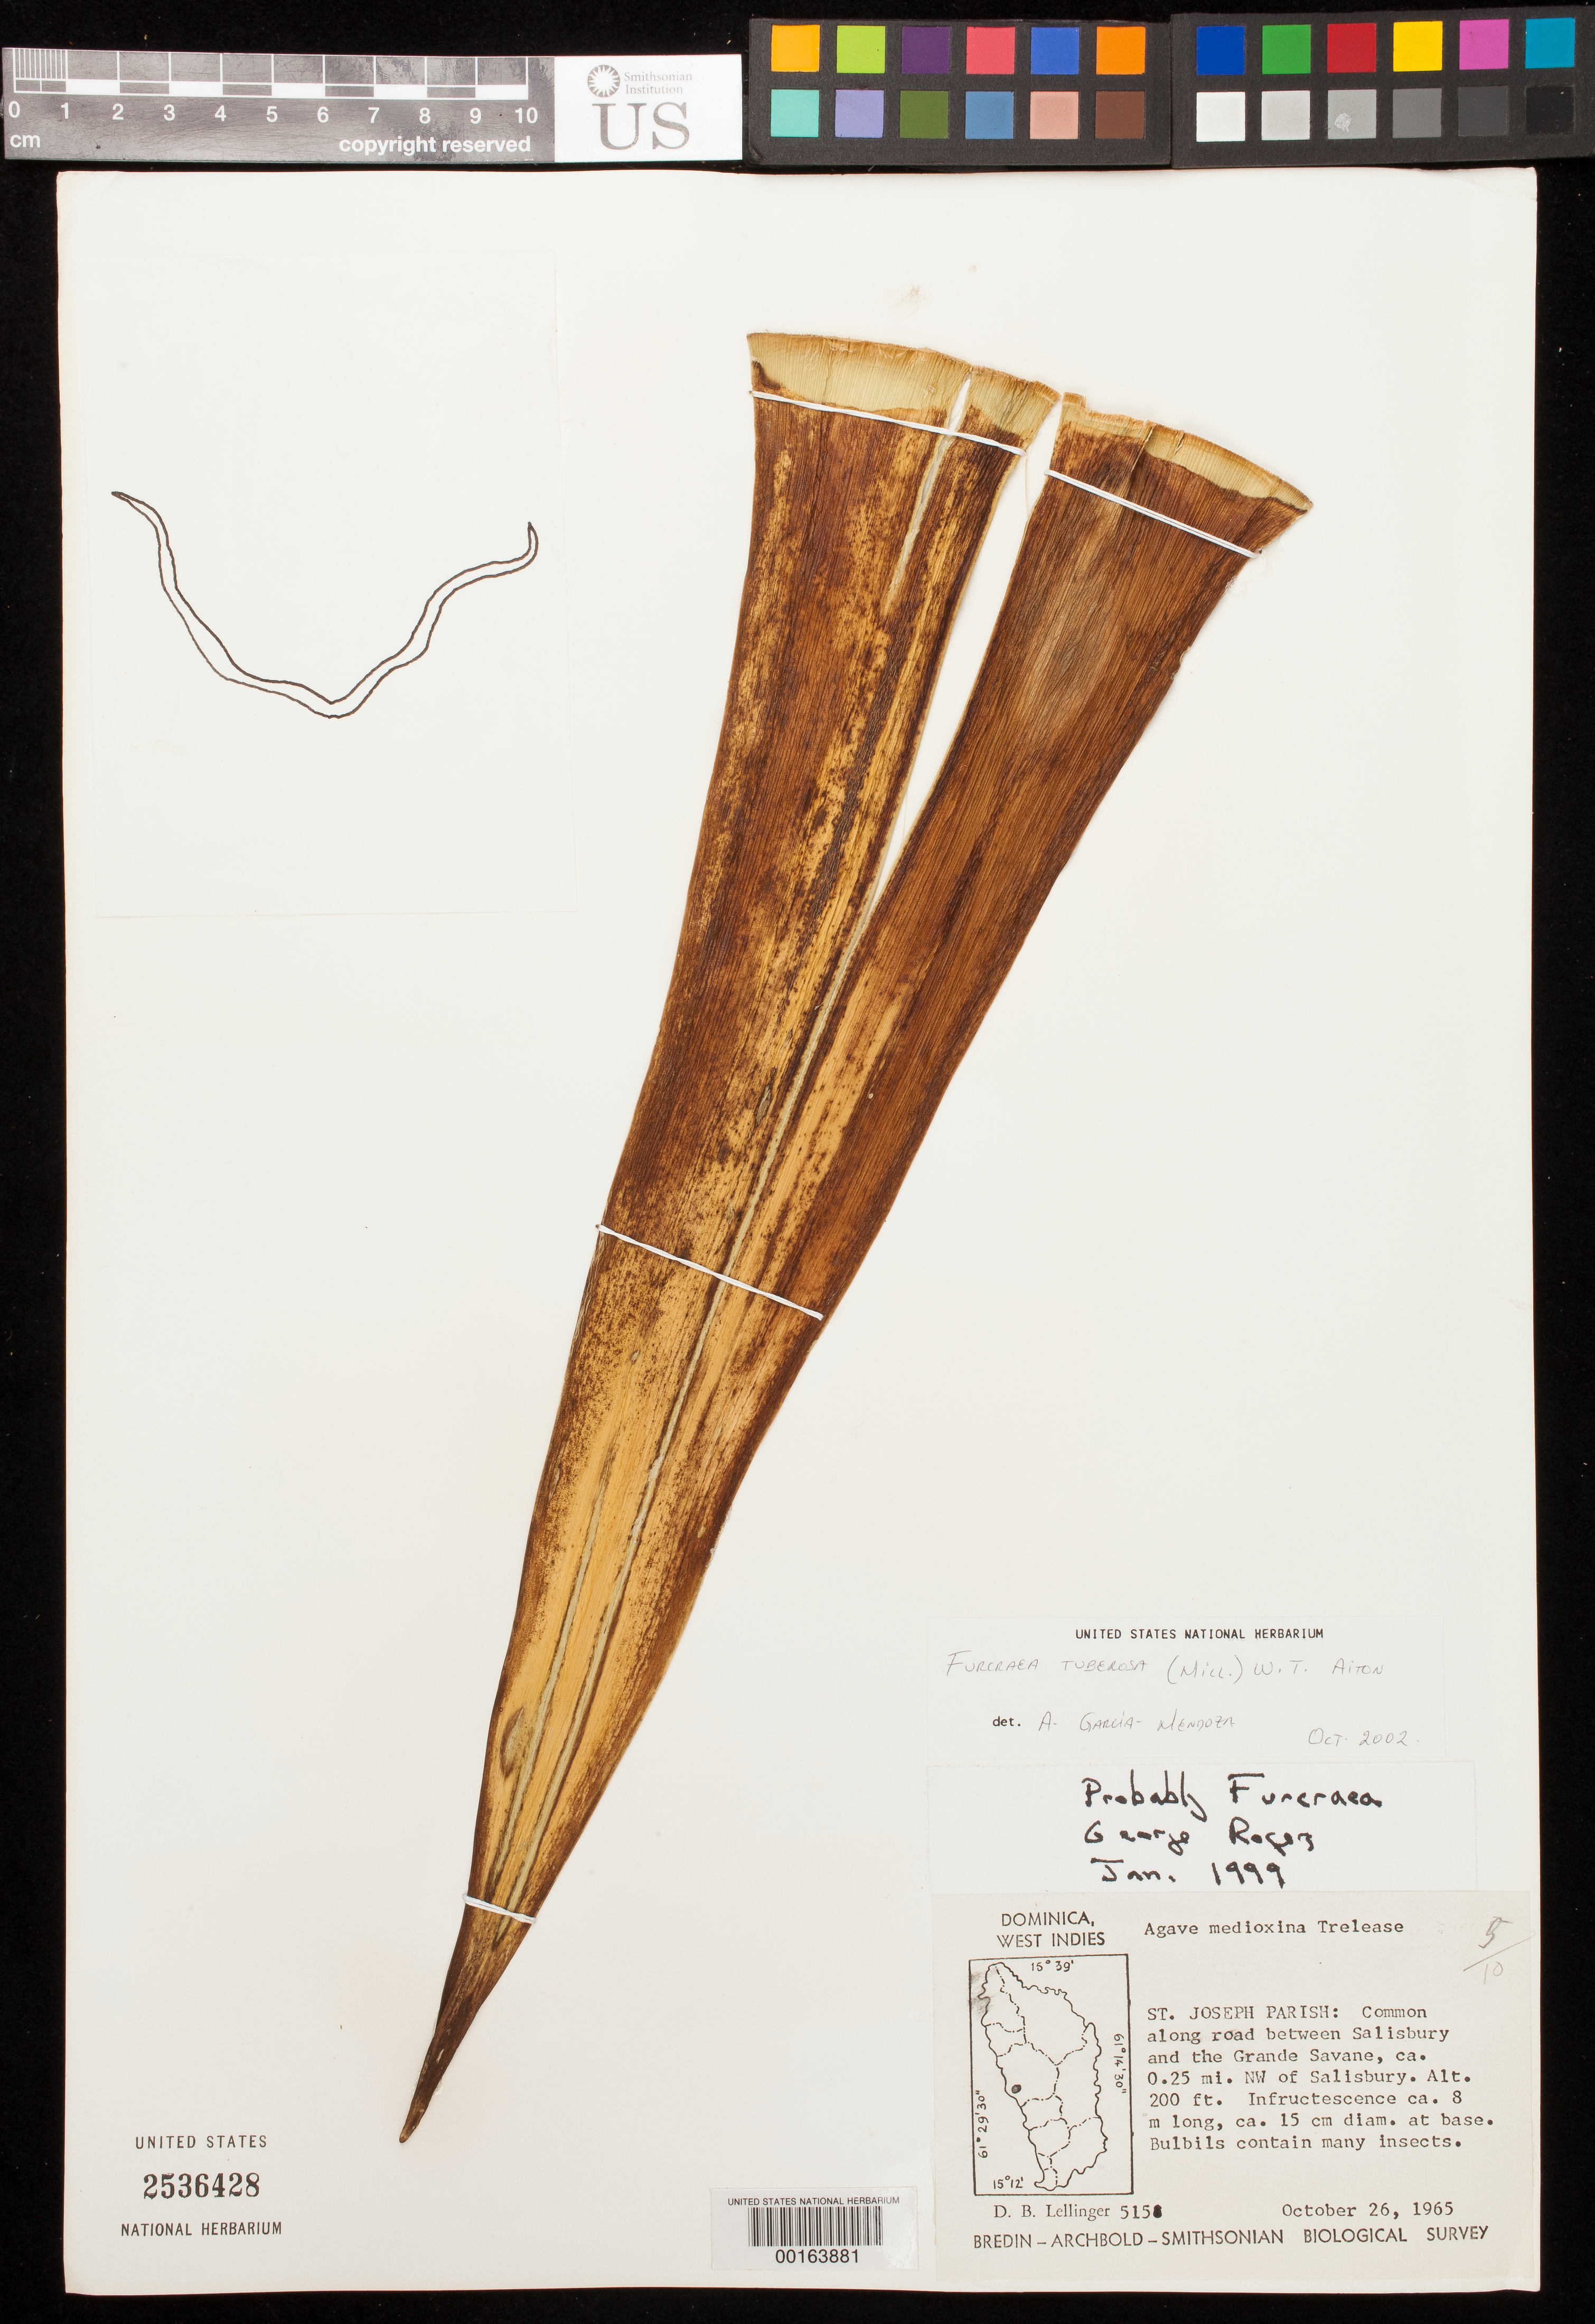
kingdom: Plantae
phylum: Tracheophyta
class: Liliopsida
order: Asparagales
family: Asparagaceae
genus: Furcraea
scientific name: Furcraea tuberosa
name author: (Mill.) W.T. Aiton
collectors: D. B. Lellinger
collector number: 515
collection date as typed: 26 Oct 1965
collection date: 1965-10-26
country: Dominica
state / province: St. Joseph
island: Dominica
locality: Along road between salisbury and the grande savane, ca 0.25 mi nw of salisbury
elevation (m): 61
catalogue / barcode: US 2536428